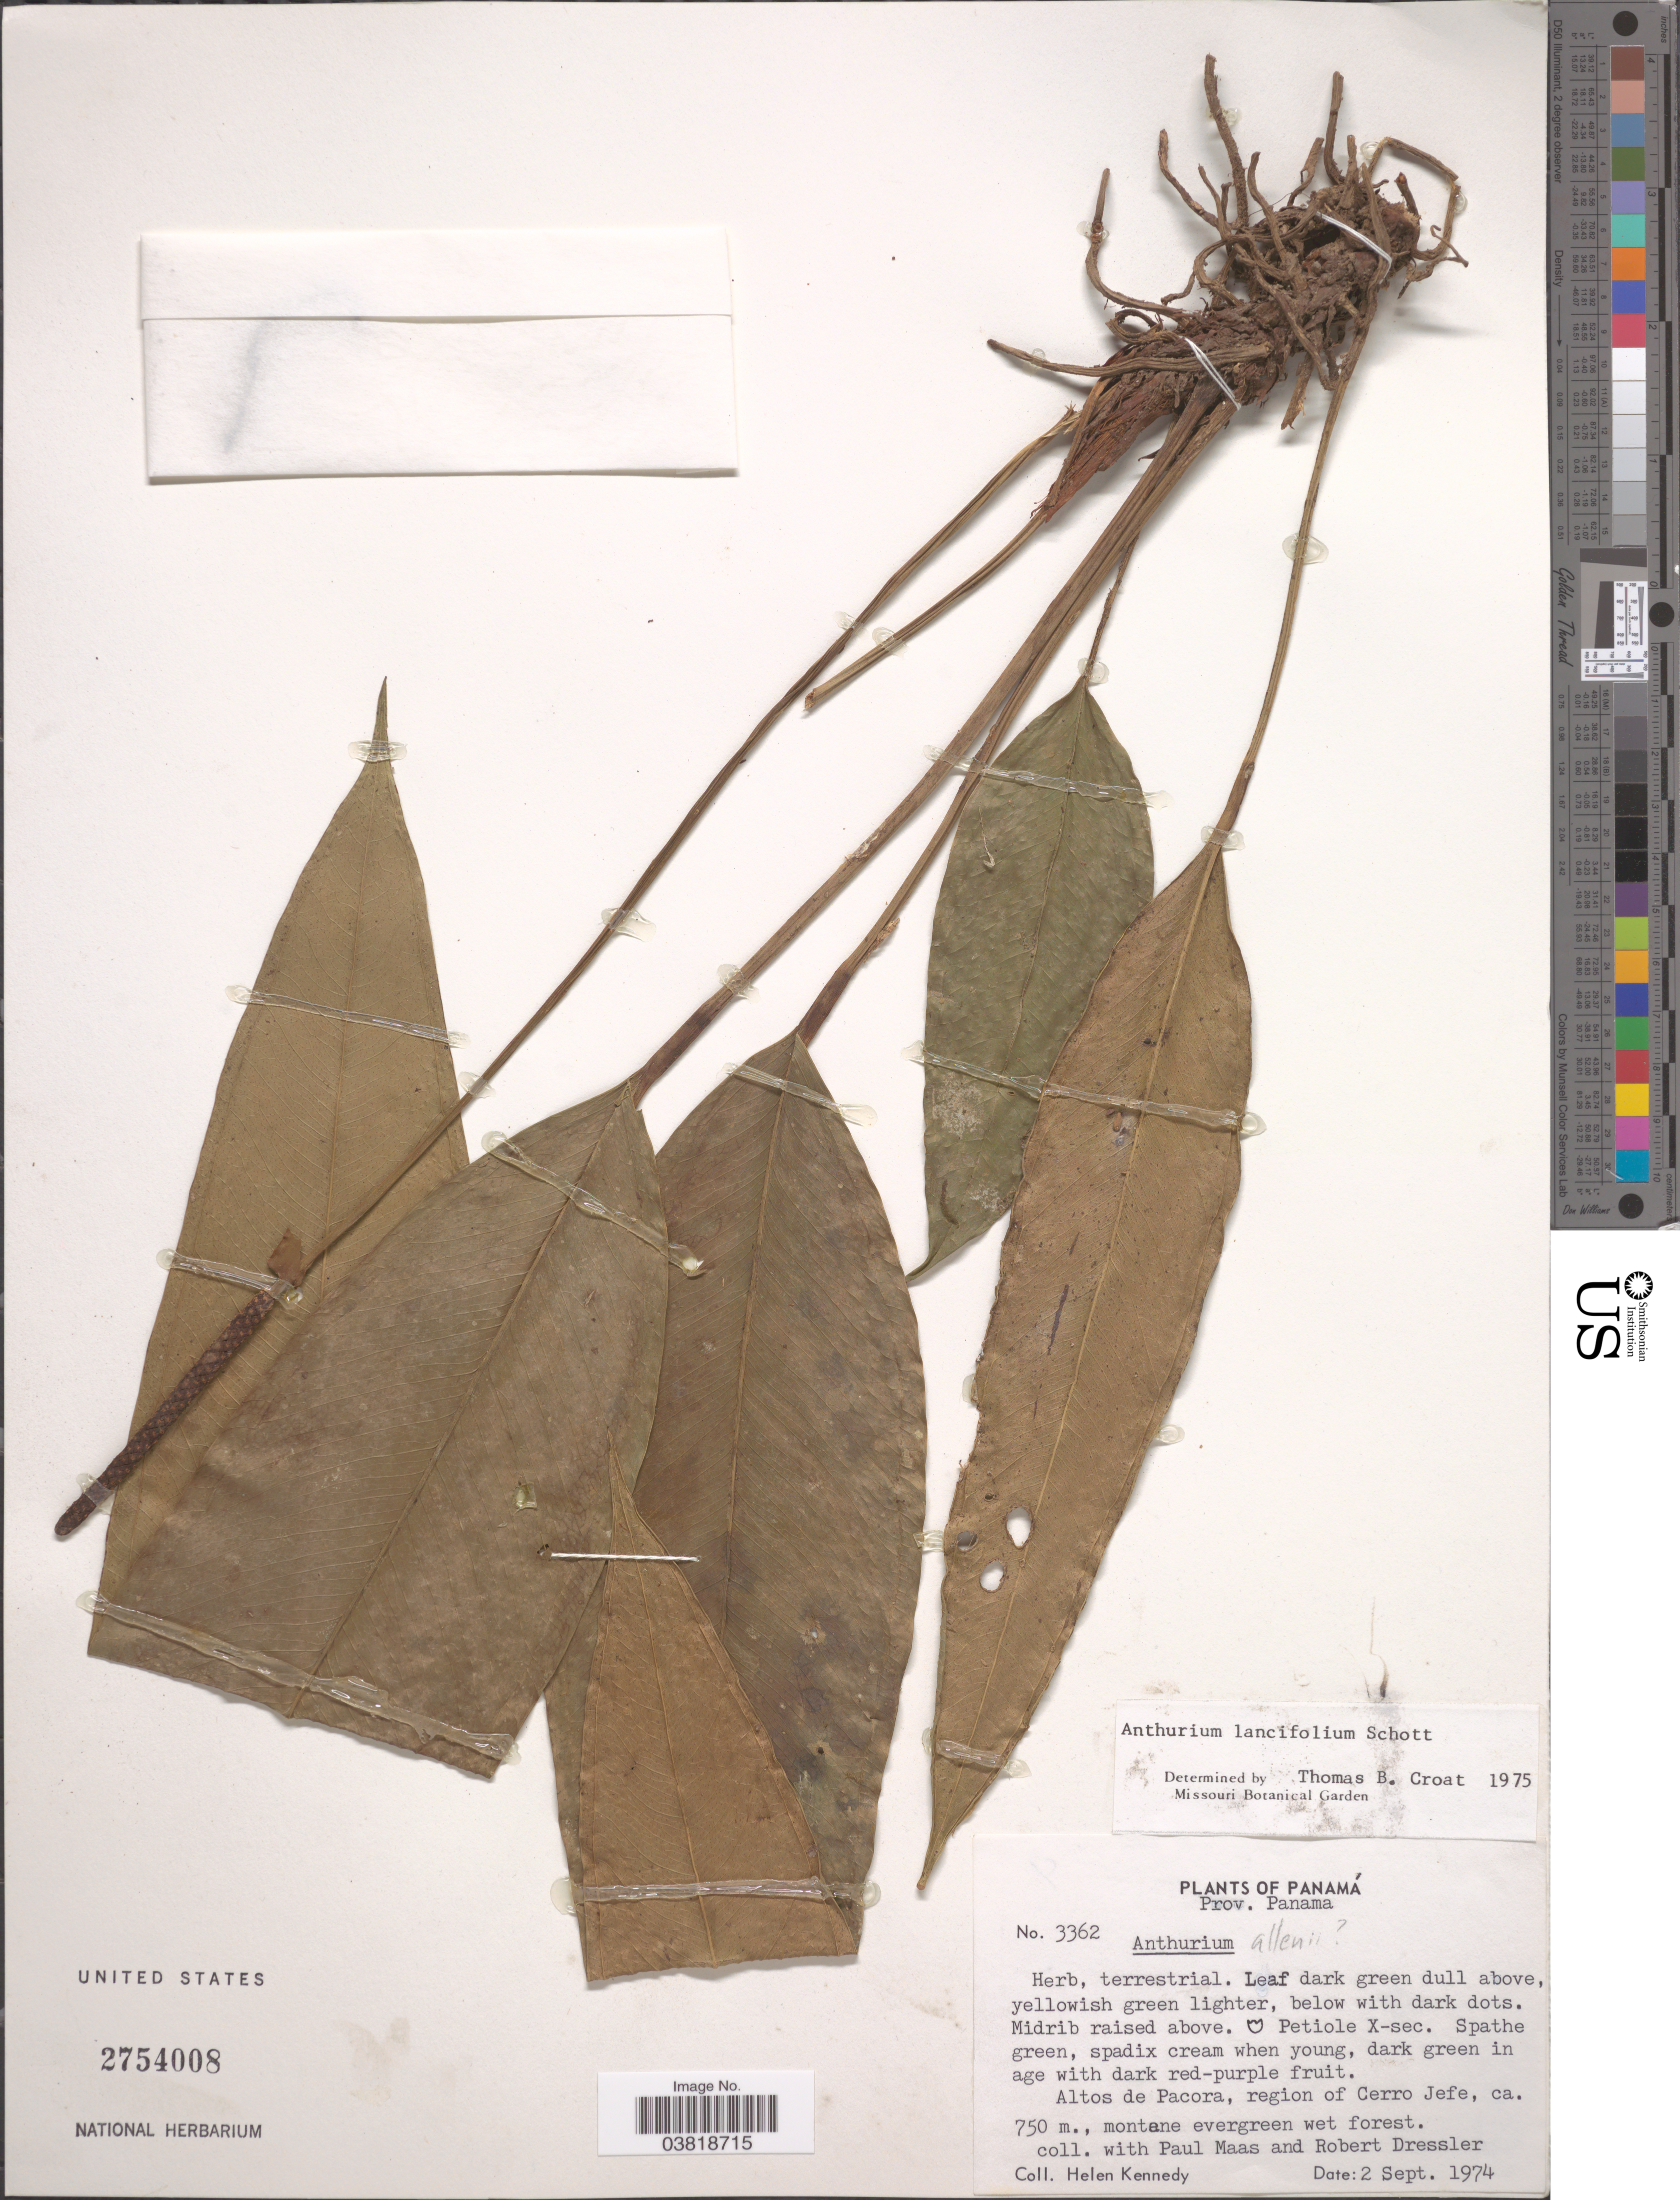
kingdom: Plantae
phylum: Tracheophyta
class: Liliopsida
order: Alismatales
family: Araceae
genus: Anthurium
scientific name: Anthurium lancifolium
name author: Schott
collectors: H. Kennedy, P. Maas & R. Dressler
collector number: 3362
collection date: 1974-09-02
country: Panama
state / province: Panamá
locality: Altos de Pacora, region of Cerro Jefe, montane evergreen wet forest.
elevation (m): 750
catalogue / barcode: US 2754008